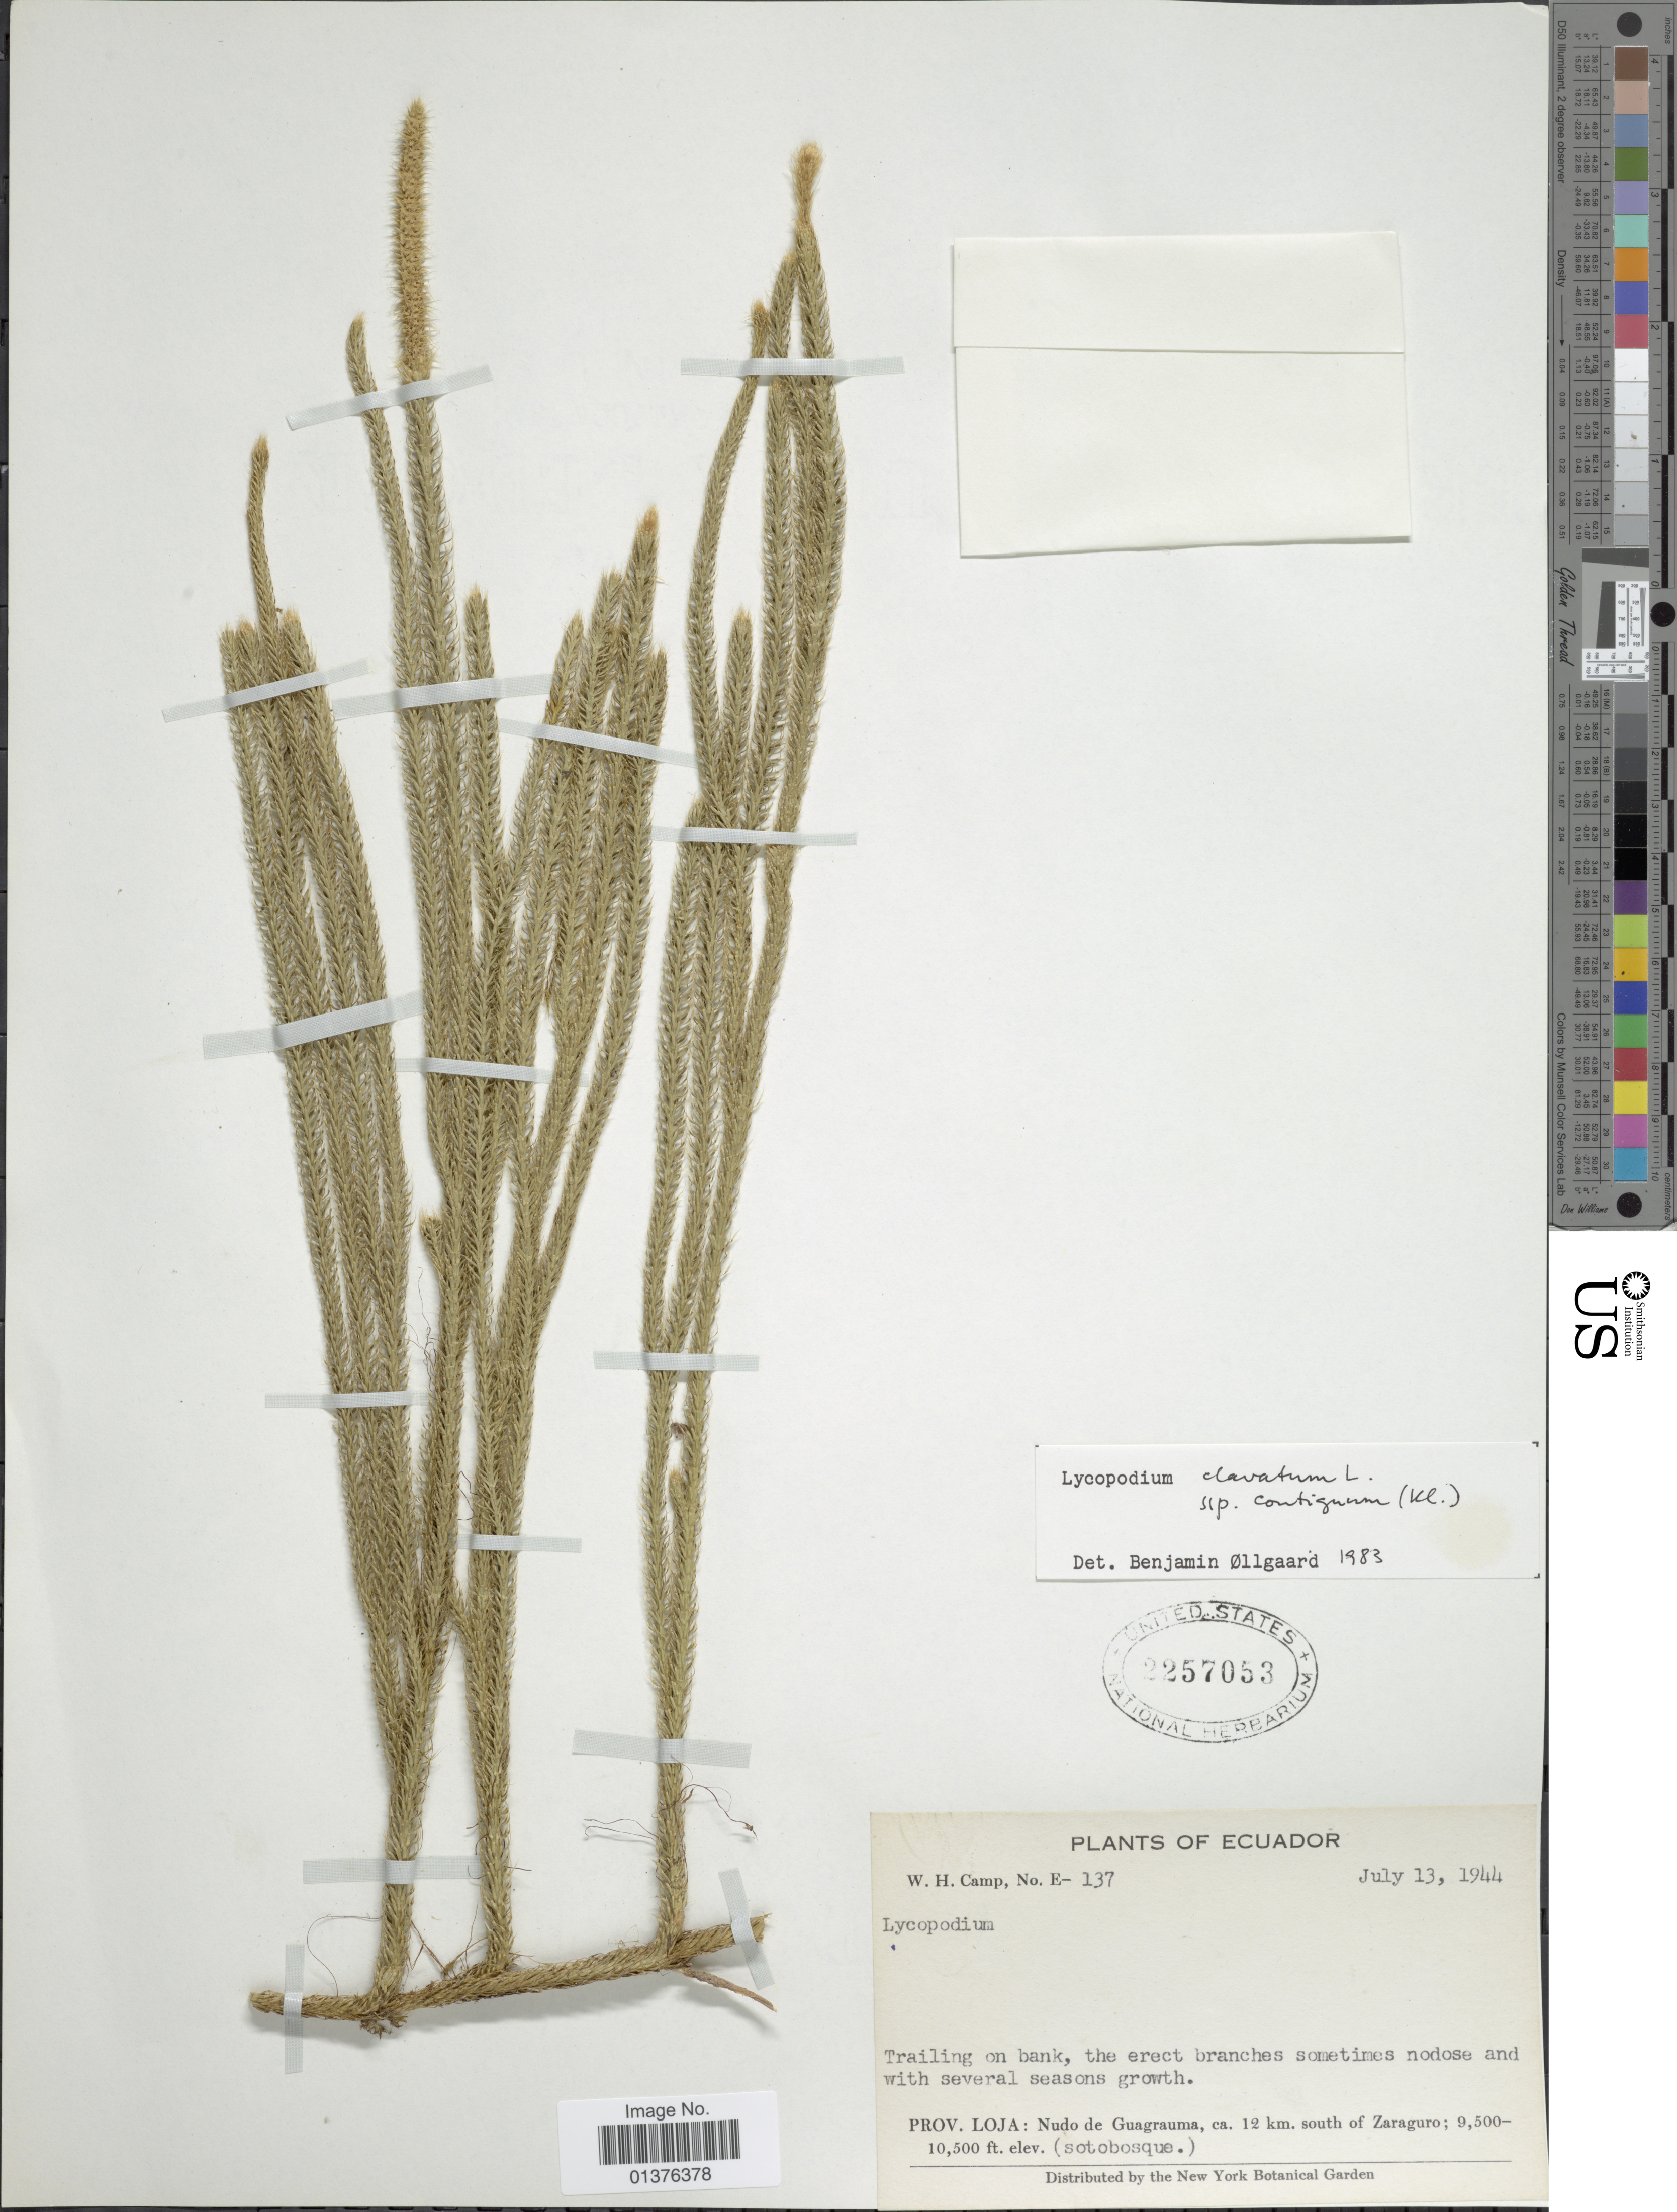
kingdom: Plantae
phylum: Tracheophyta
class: Lycopodiopsida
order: Lycopodiales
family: Lycopodiaceae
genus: Lycopodium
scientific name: Lycopodium clavatum subsp. contiguum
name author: (Klotzsch) B. Øllg.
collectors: W. H. Camp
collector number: E-137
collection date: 1944-07-13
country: Ecuador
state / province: Loja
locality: Nudo de Guagrauma, ca. 12km south of Zaraguro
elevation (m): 2896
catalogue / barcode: US 2257053